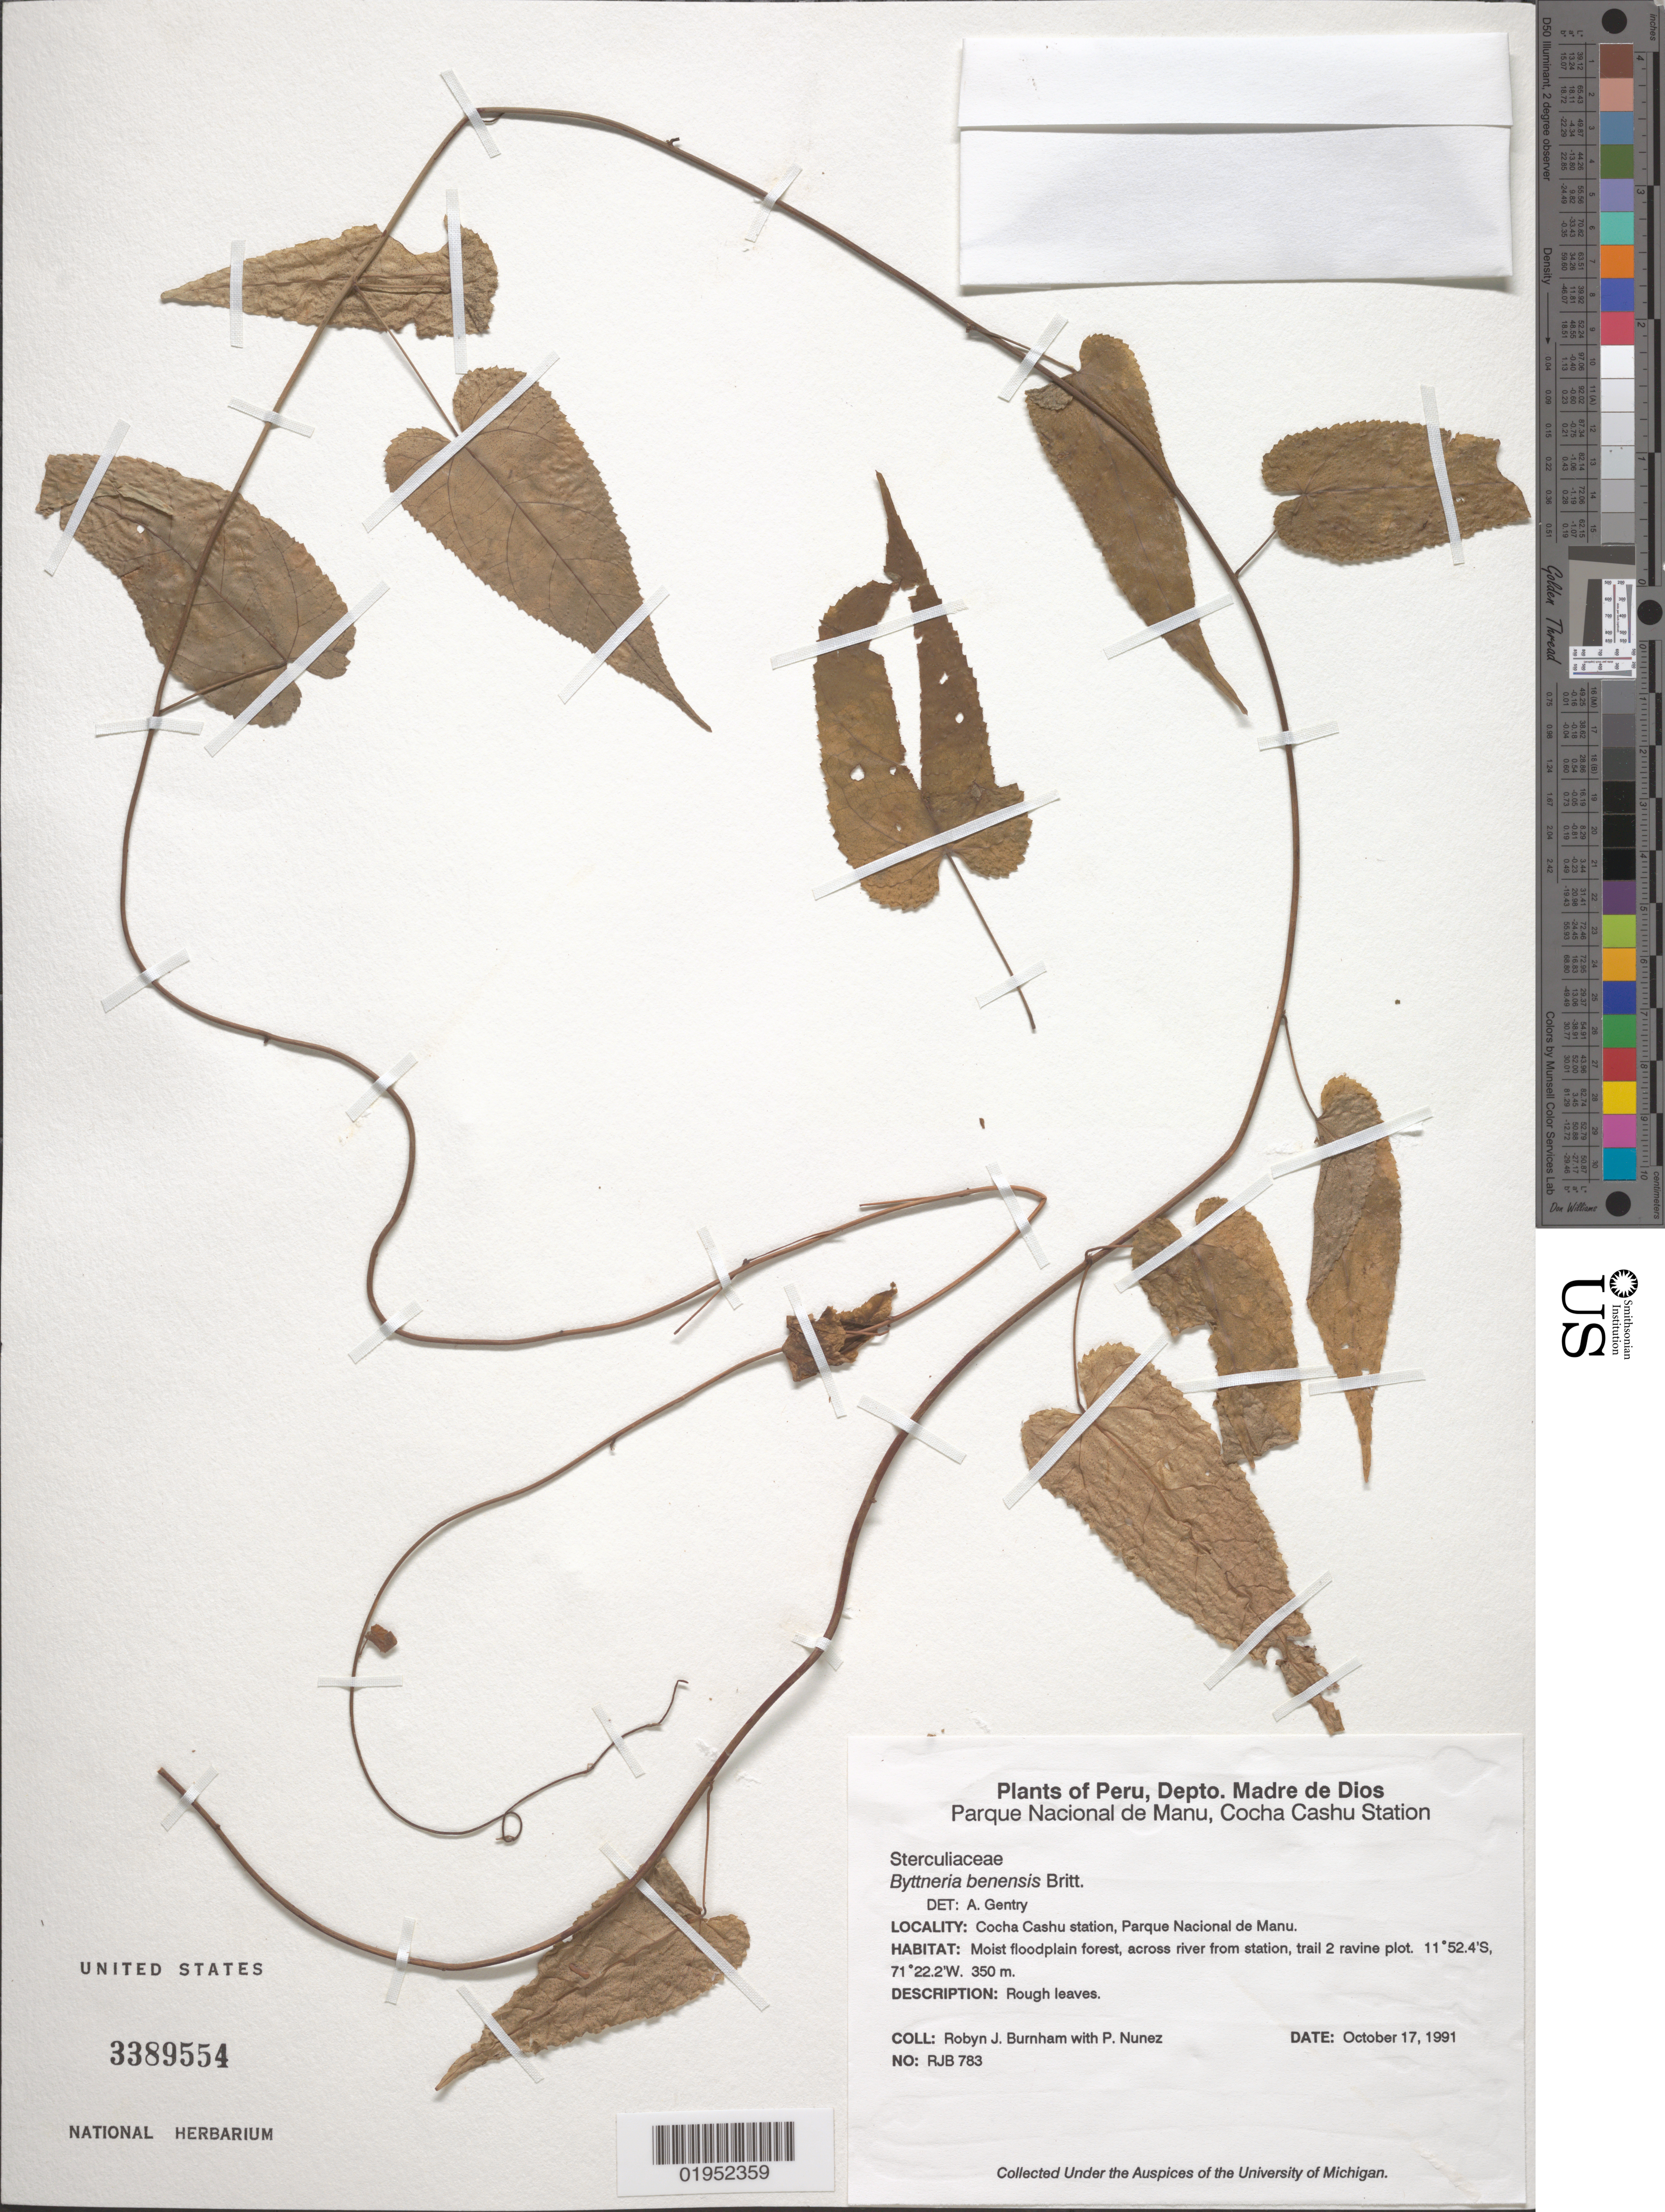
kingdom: Plantae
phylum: Tracheophyta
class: Magnoliopsida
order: Malvales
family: Malvaceae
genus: Byttneria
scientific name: Byttneria benensis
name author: Britton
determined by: Gentry, A. H.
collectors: R. J. Burnham & P. Nuñez V.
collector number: RJB 783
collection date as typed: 17 Oct 1991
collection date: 1991-10-17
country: Peru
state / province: Madre de Dios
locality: Parque Nacional de Manu, Cocha Cashu Station. Across river from station: ravine plot 2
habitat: Moist floodplain forest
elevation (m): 350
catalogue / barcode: US 3389554